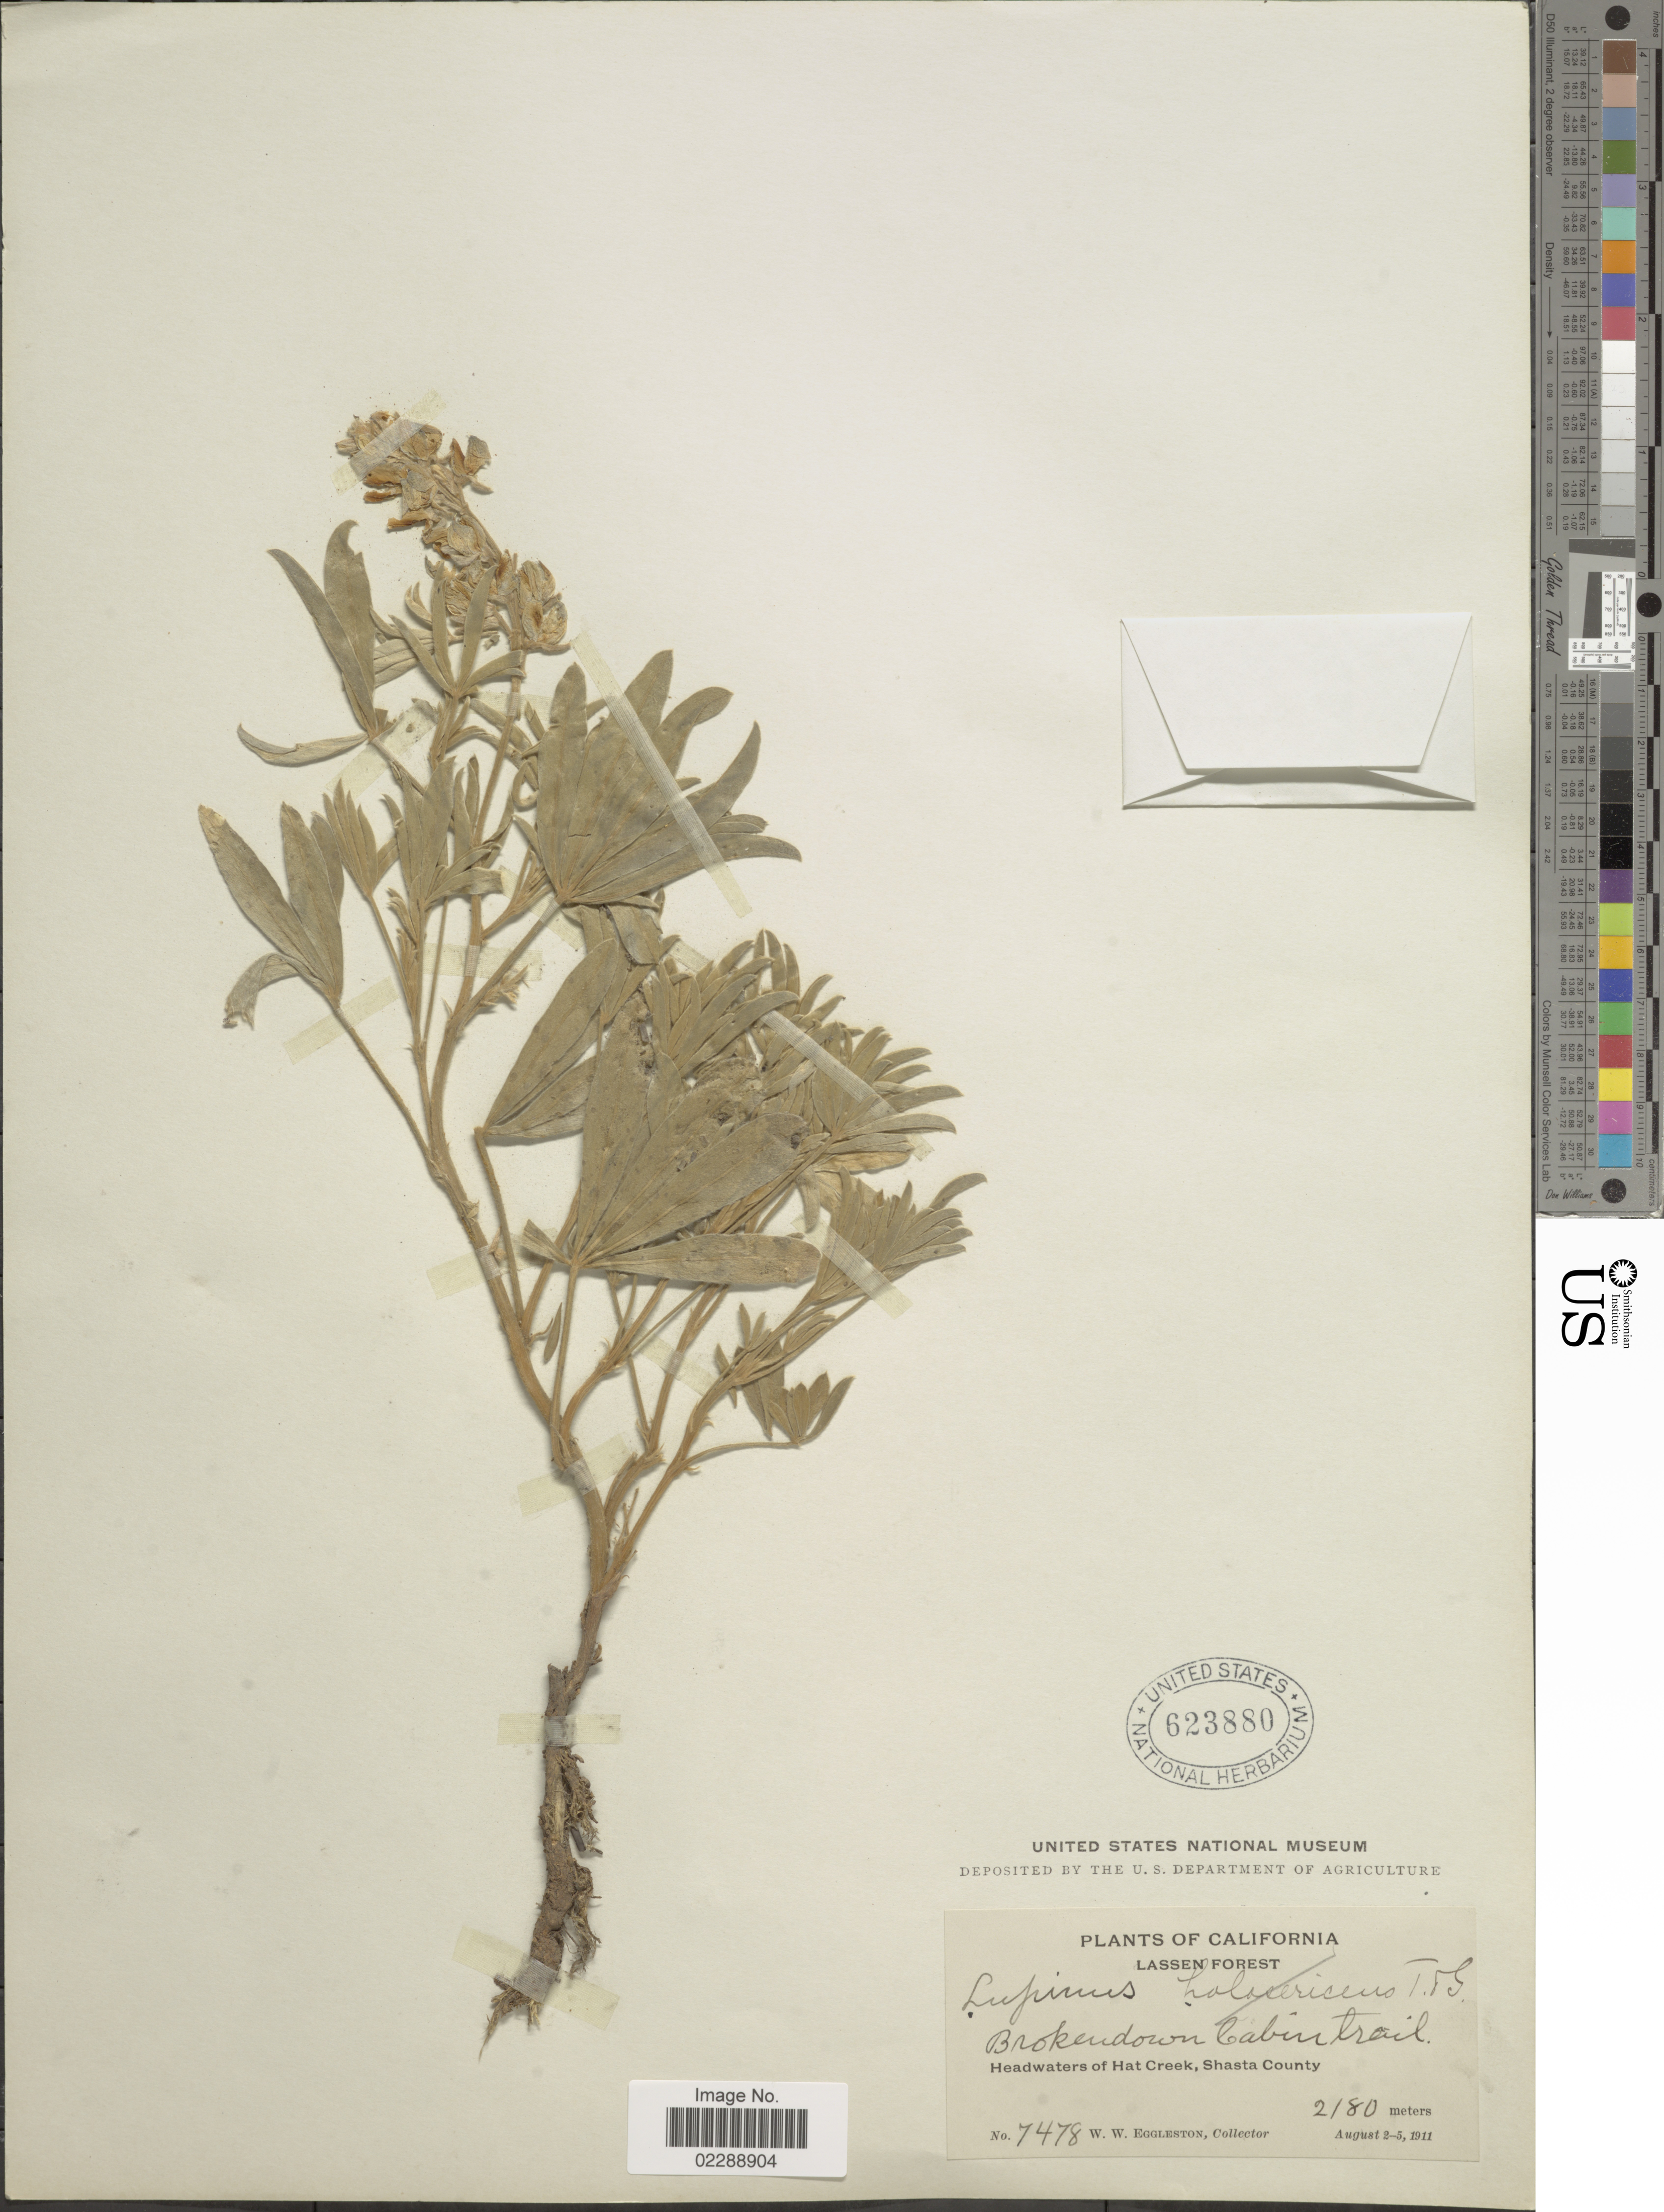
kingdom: Plantae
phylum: Tracheophyta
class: Magnoliopsida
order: Fabales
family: Fabaceae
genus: Lupinus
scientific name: Lupinus sp.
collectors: W. W. Eggleston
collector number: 7478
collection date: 1911-08-02/1911-08-05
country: United States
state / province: California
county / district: Shasta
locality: Lassen Forest, Brokendown Cabin Trail, Headwaters of Hat Creek, Shasta County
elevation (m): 2180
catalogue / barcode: US 623880